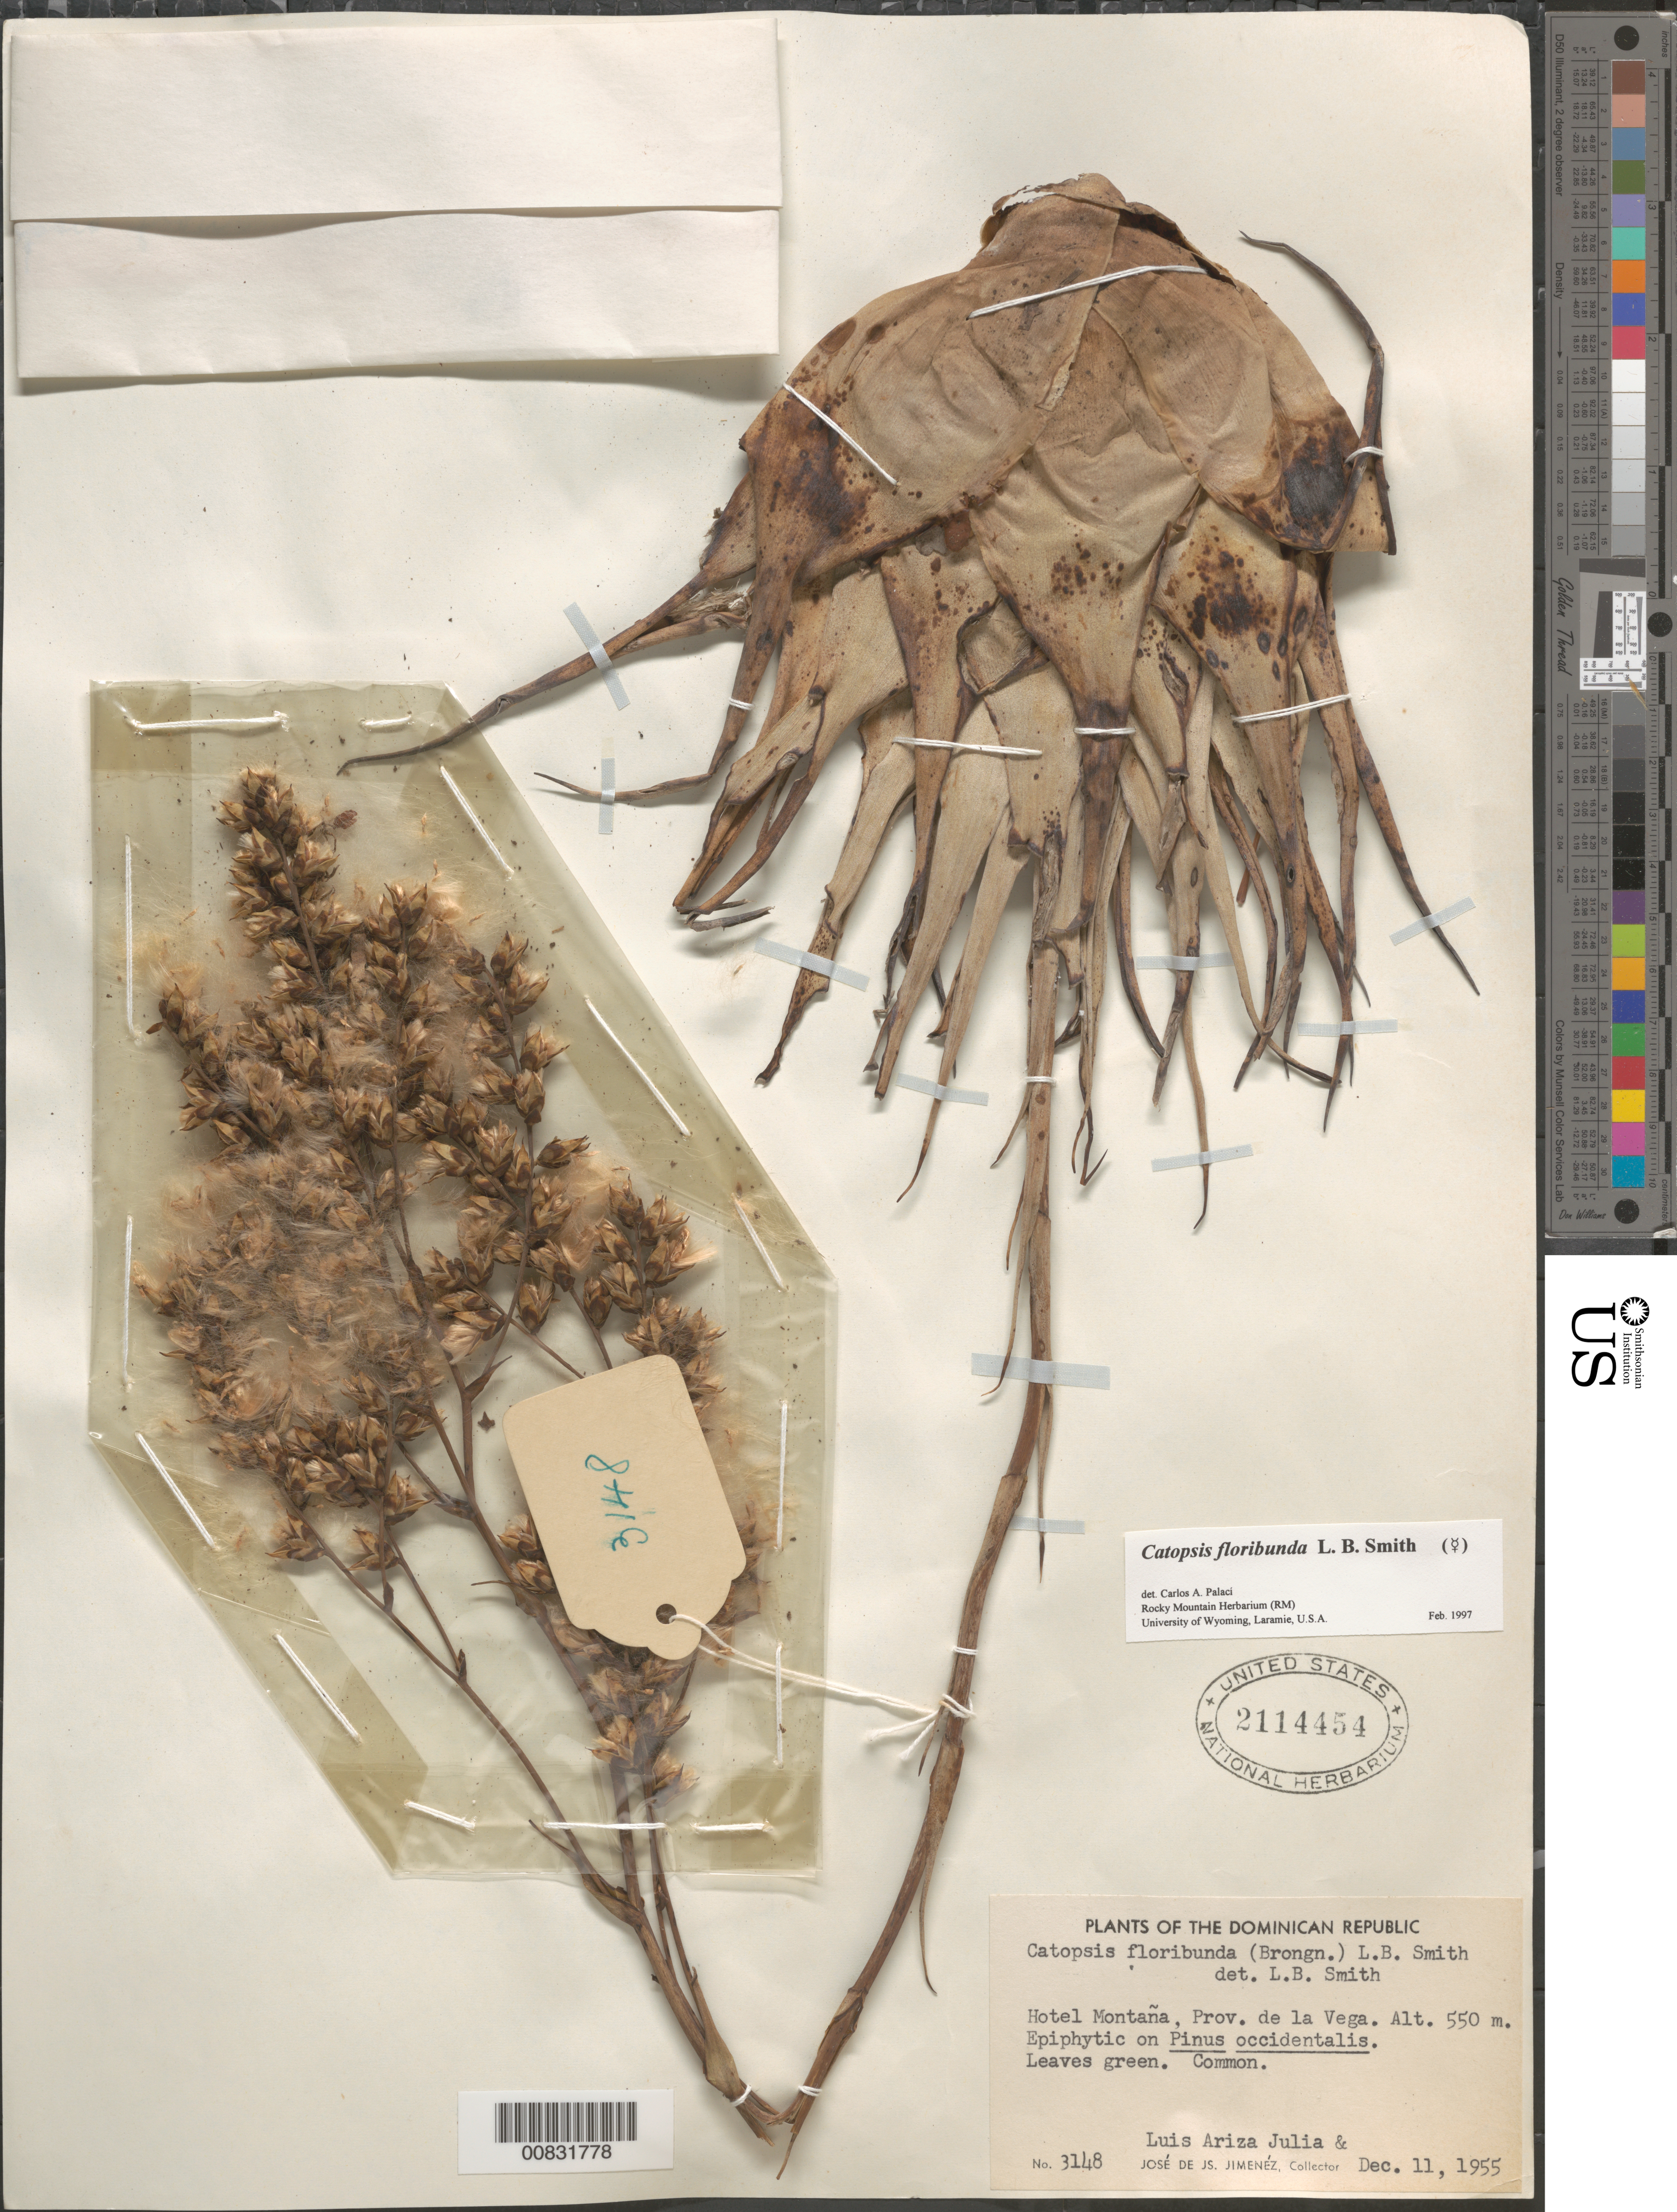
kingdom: Plantae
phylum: Tracheophyta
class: Liliopsida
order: Poales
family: Bromeliaceae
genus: Catopsis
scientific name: Catopsis floribunda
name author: L.B. Sm.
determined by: Palací, C. A., (RM), University of Wyoming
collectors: J. J. Jiménez & L. Ariza-Julia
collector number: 3148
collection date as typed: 11 Dec 1955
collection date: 1955-12-11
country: Dominican Republic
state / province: La Vega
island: Hispaniola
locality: Hotel Montaña.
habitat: On Pinus occidentalis.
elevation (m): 550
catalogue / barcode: US 2114454